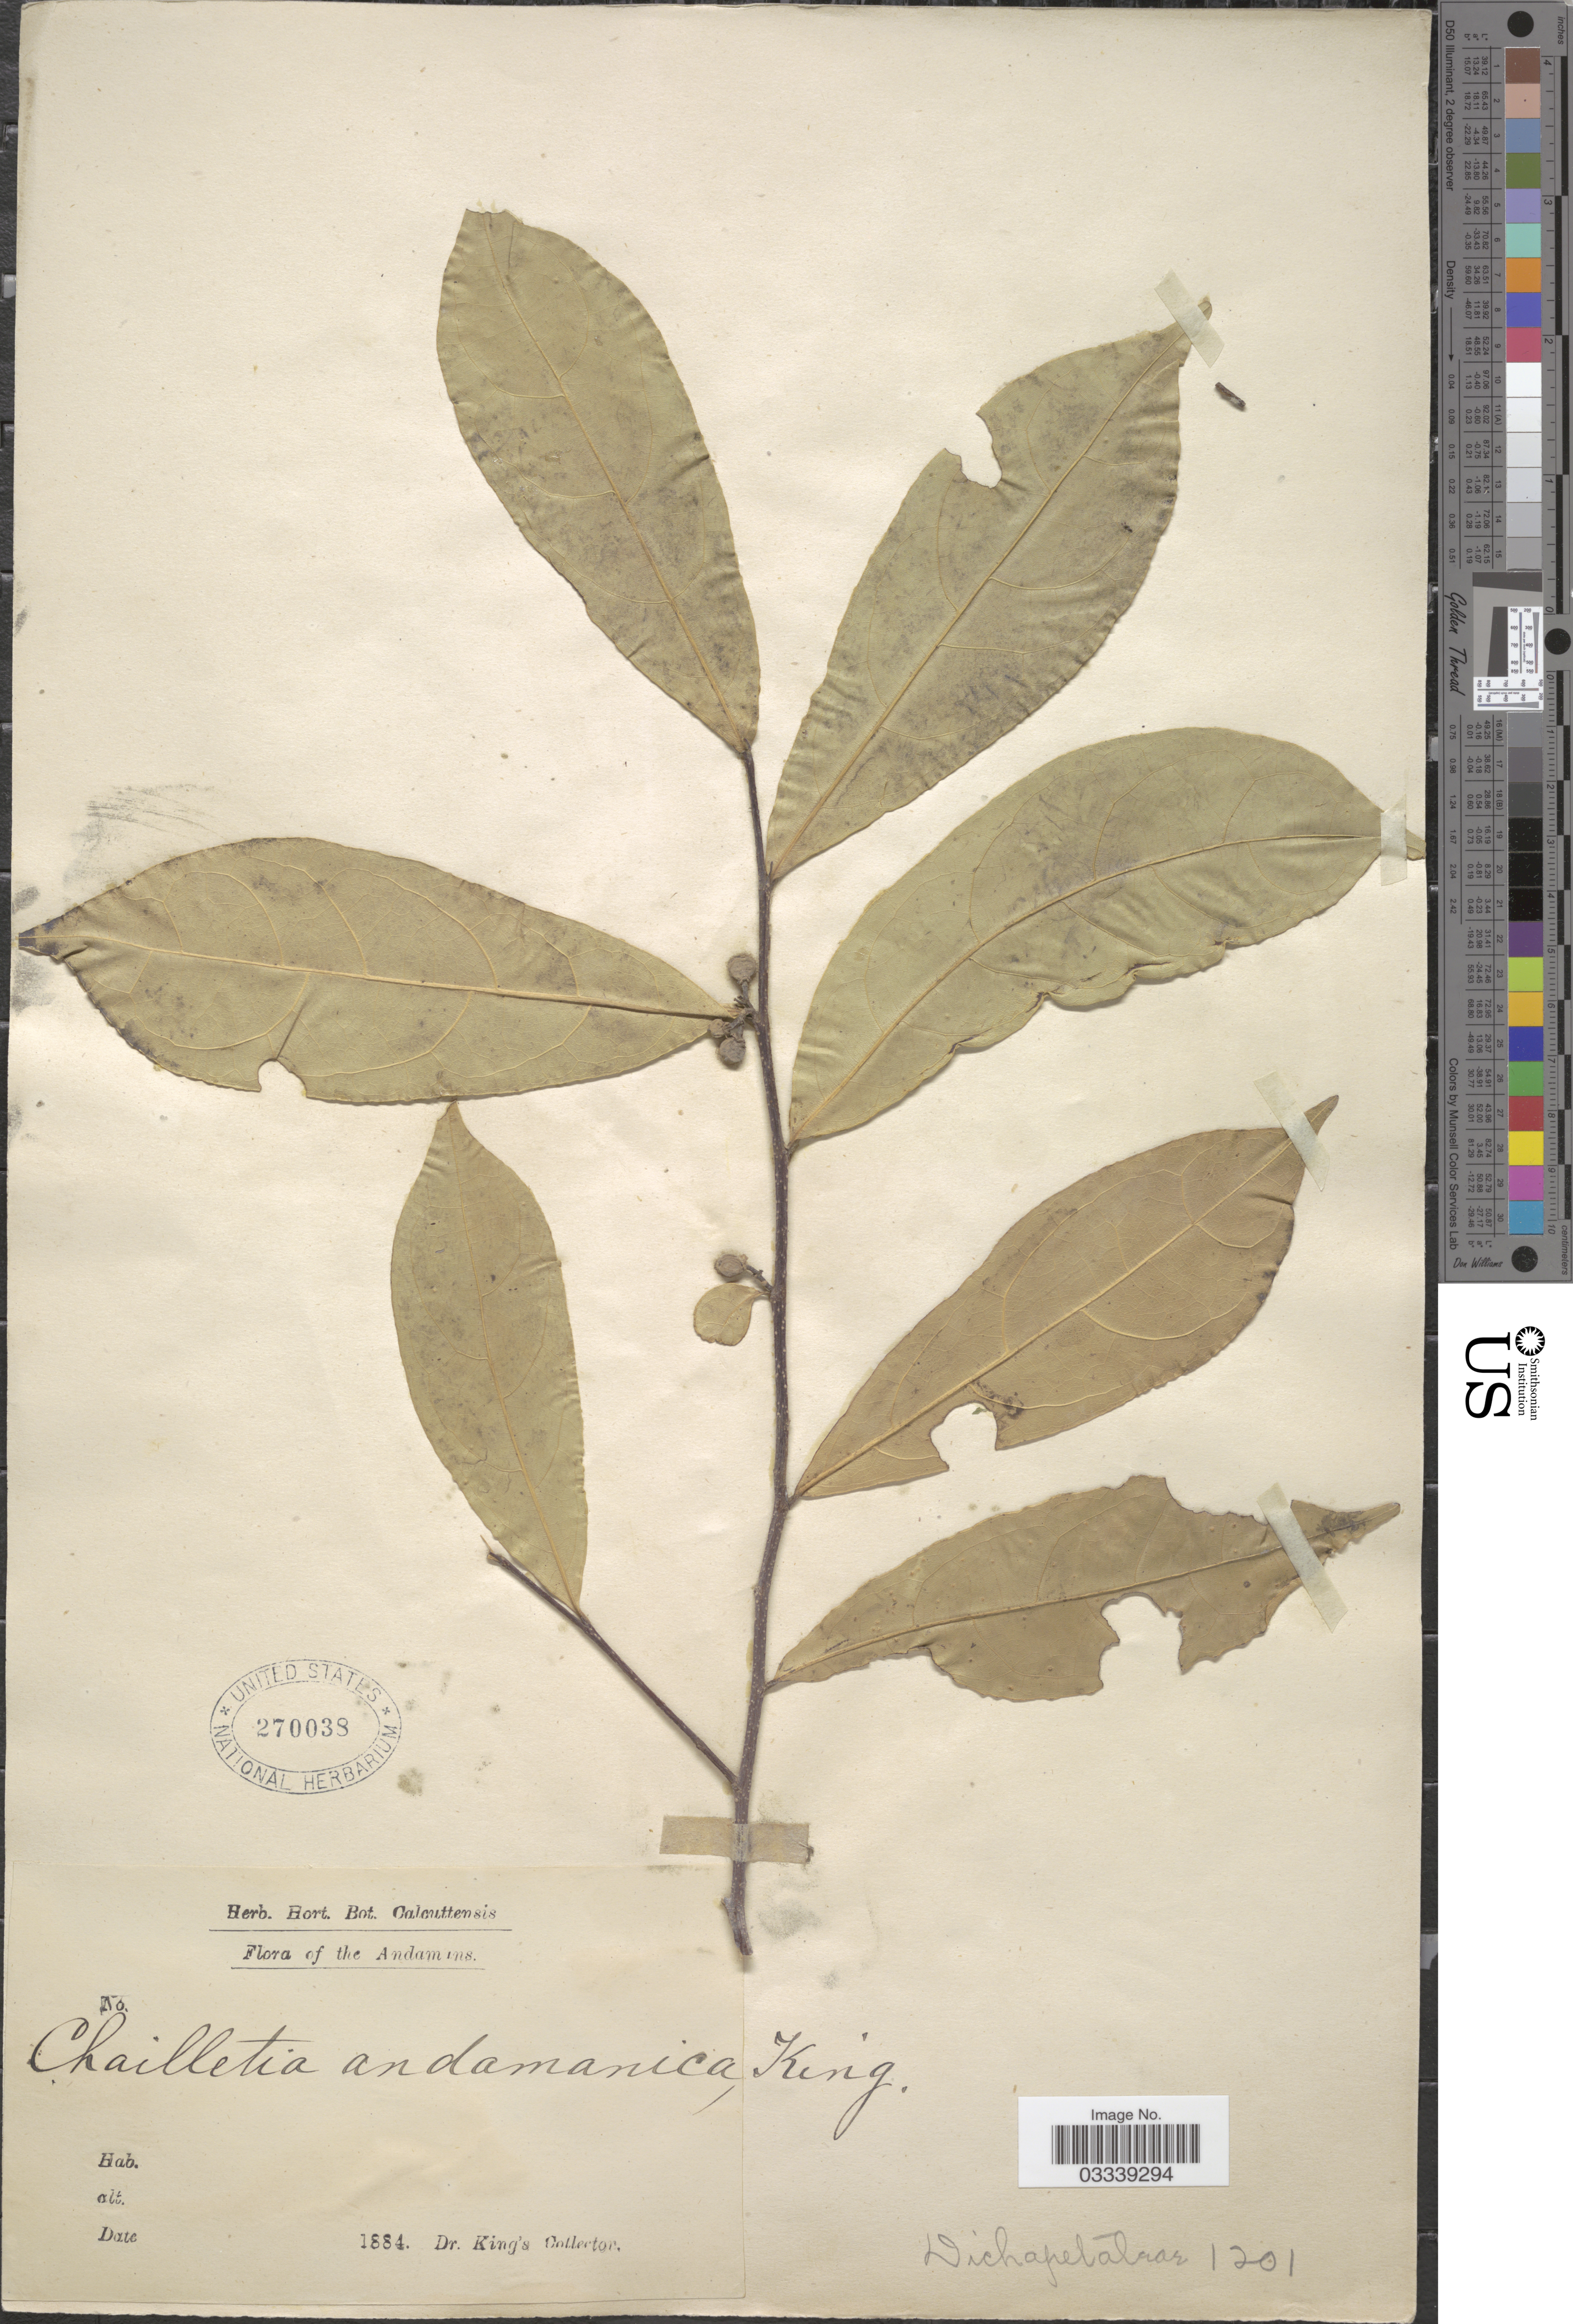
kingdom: Plantae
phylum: Tracheophyta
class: Magnoliopsida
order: Malpighiales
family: Dichapetalaceae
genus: Dichapetalum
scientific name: Dichapetalum andamanicum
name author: (King) Engl.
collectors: Dr. King's collector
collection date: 1884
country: India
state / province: Andaman and Nicobar Islands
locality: Andamans.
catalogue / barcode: US 270038